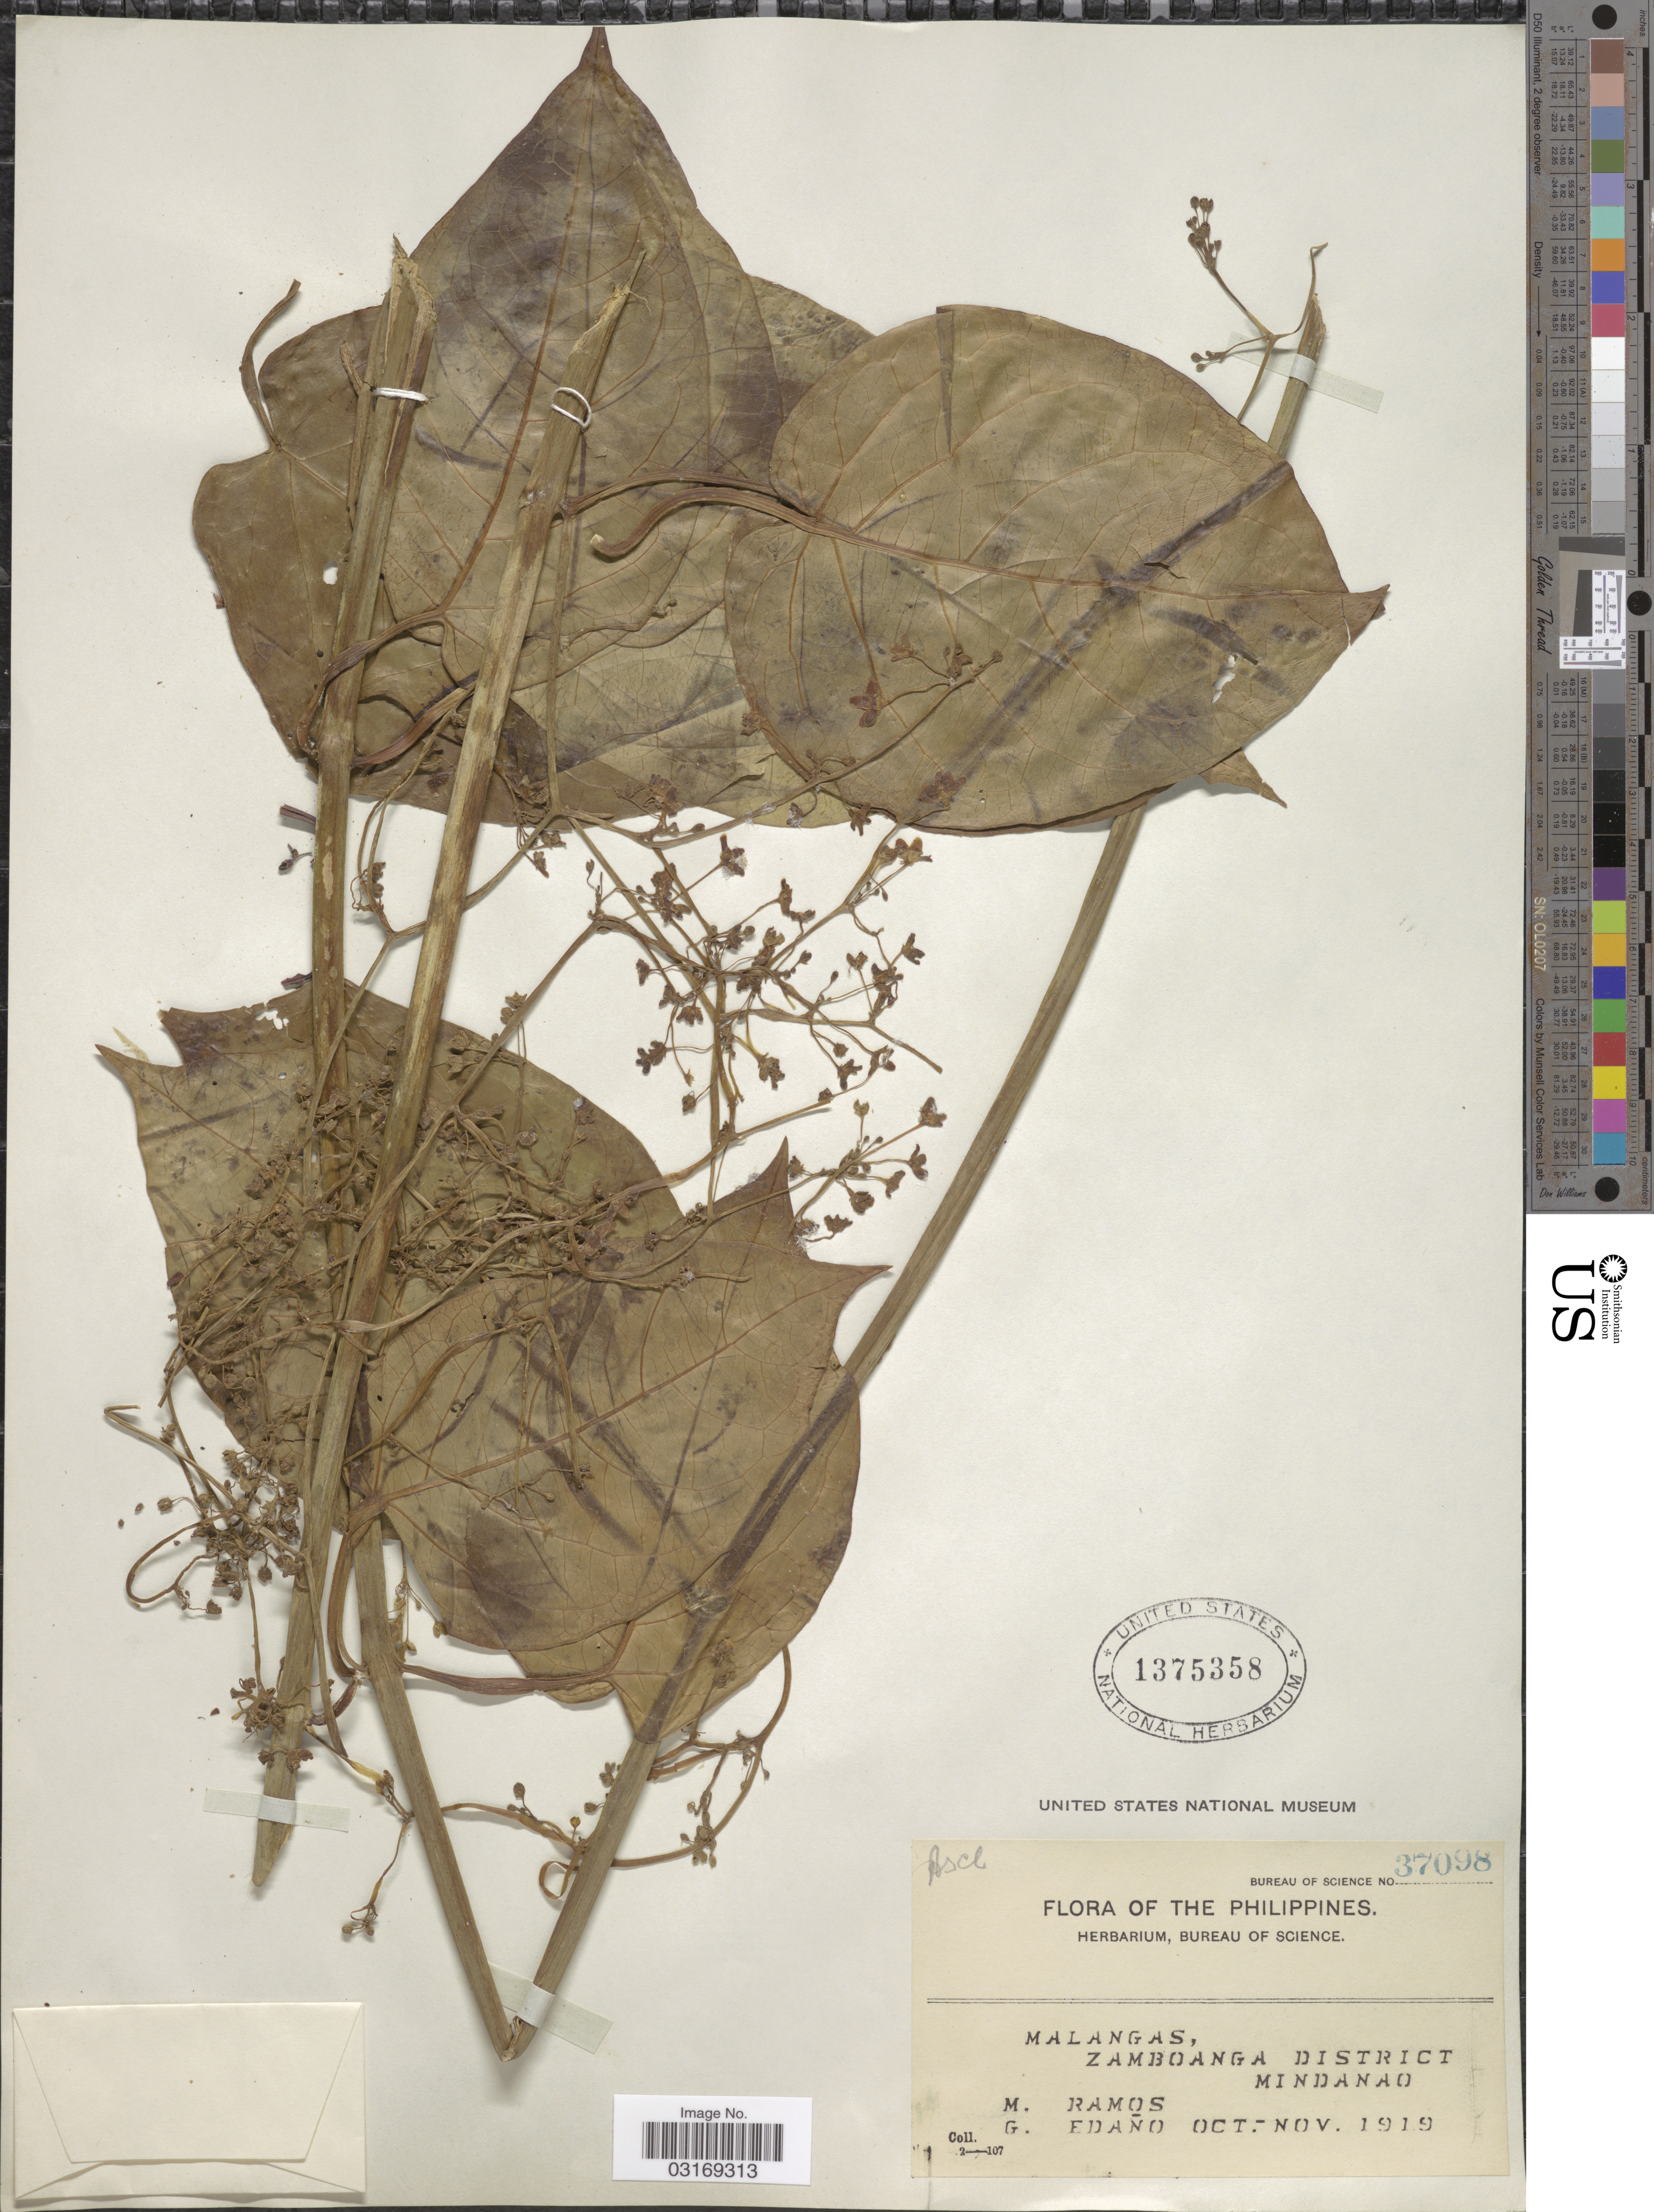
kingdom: Plantae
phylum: Tracheophyta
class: Magnoliopsida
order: Gentianales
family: Apocynaceae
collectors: M. Ramos & G. Edaño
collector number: Bureau of Science 37098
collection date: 1919-10/1919-11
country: Philippines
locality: Malangas, Zamboanga District, Mindanao.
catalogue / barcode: US 1375358